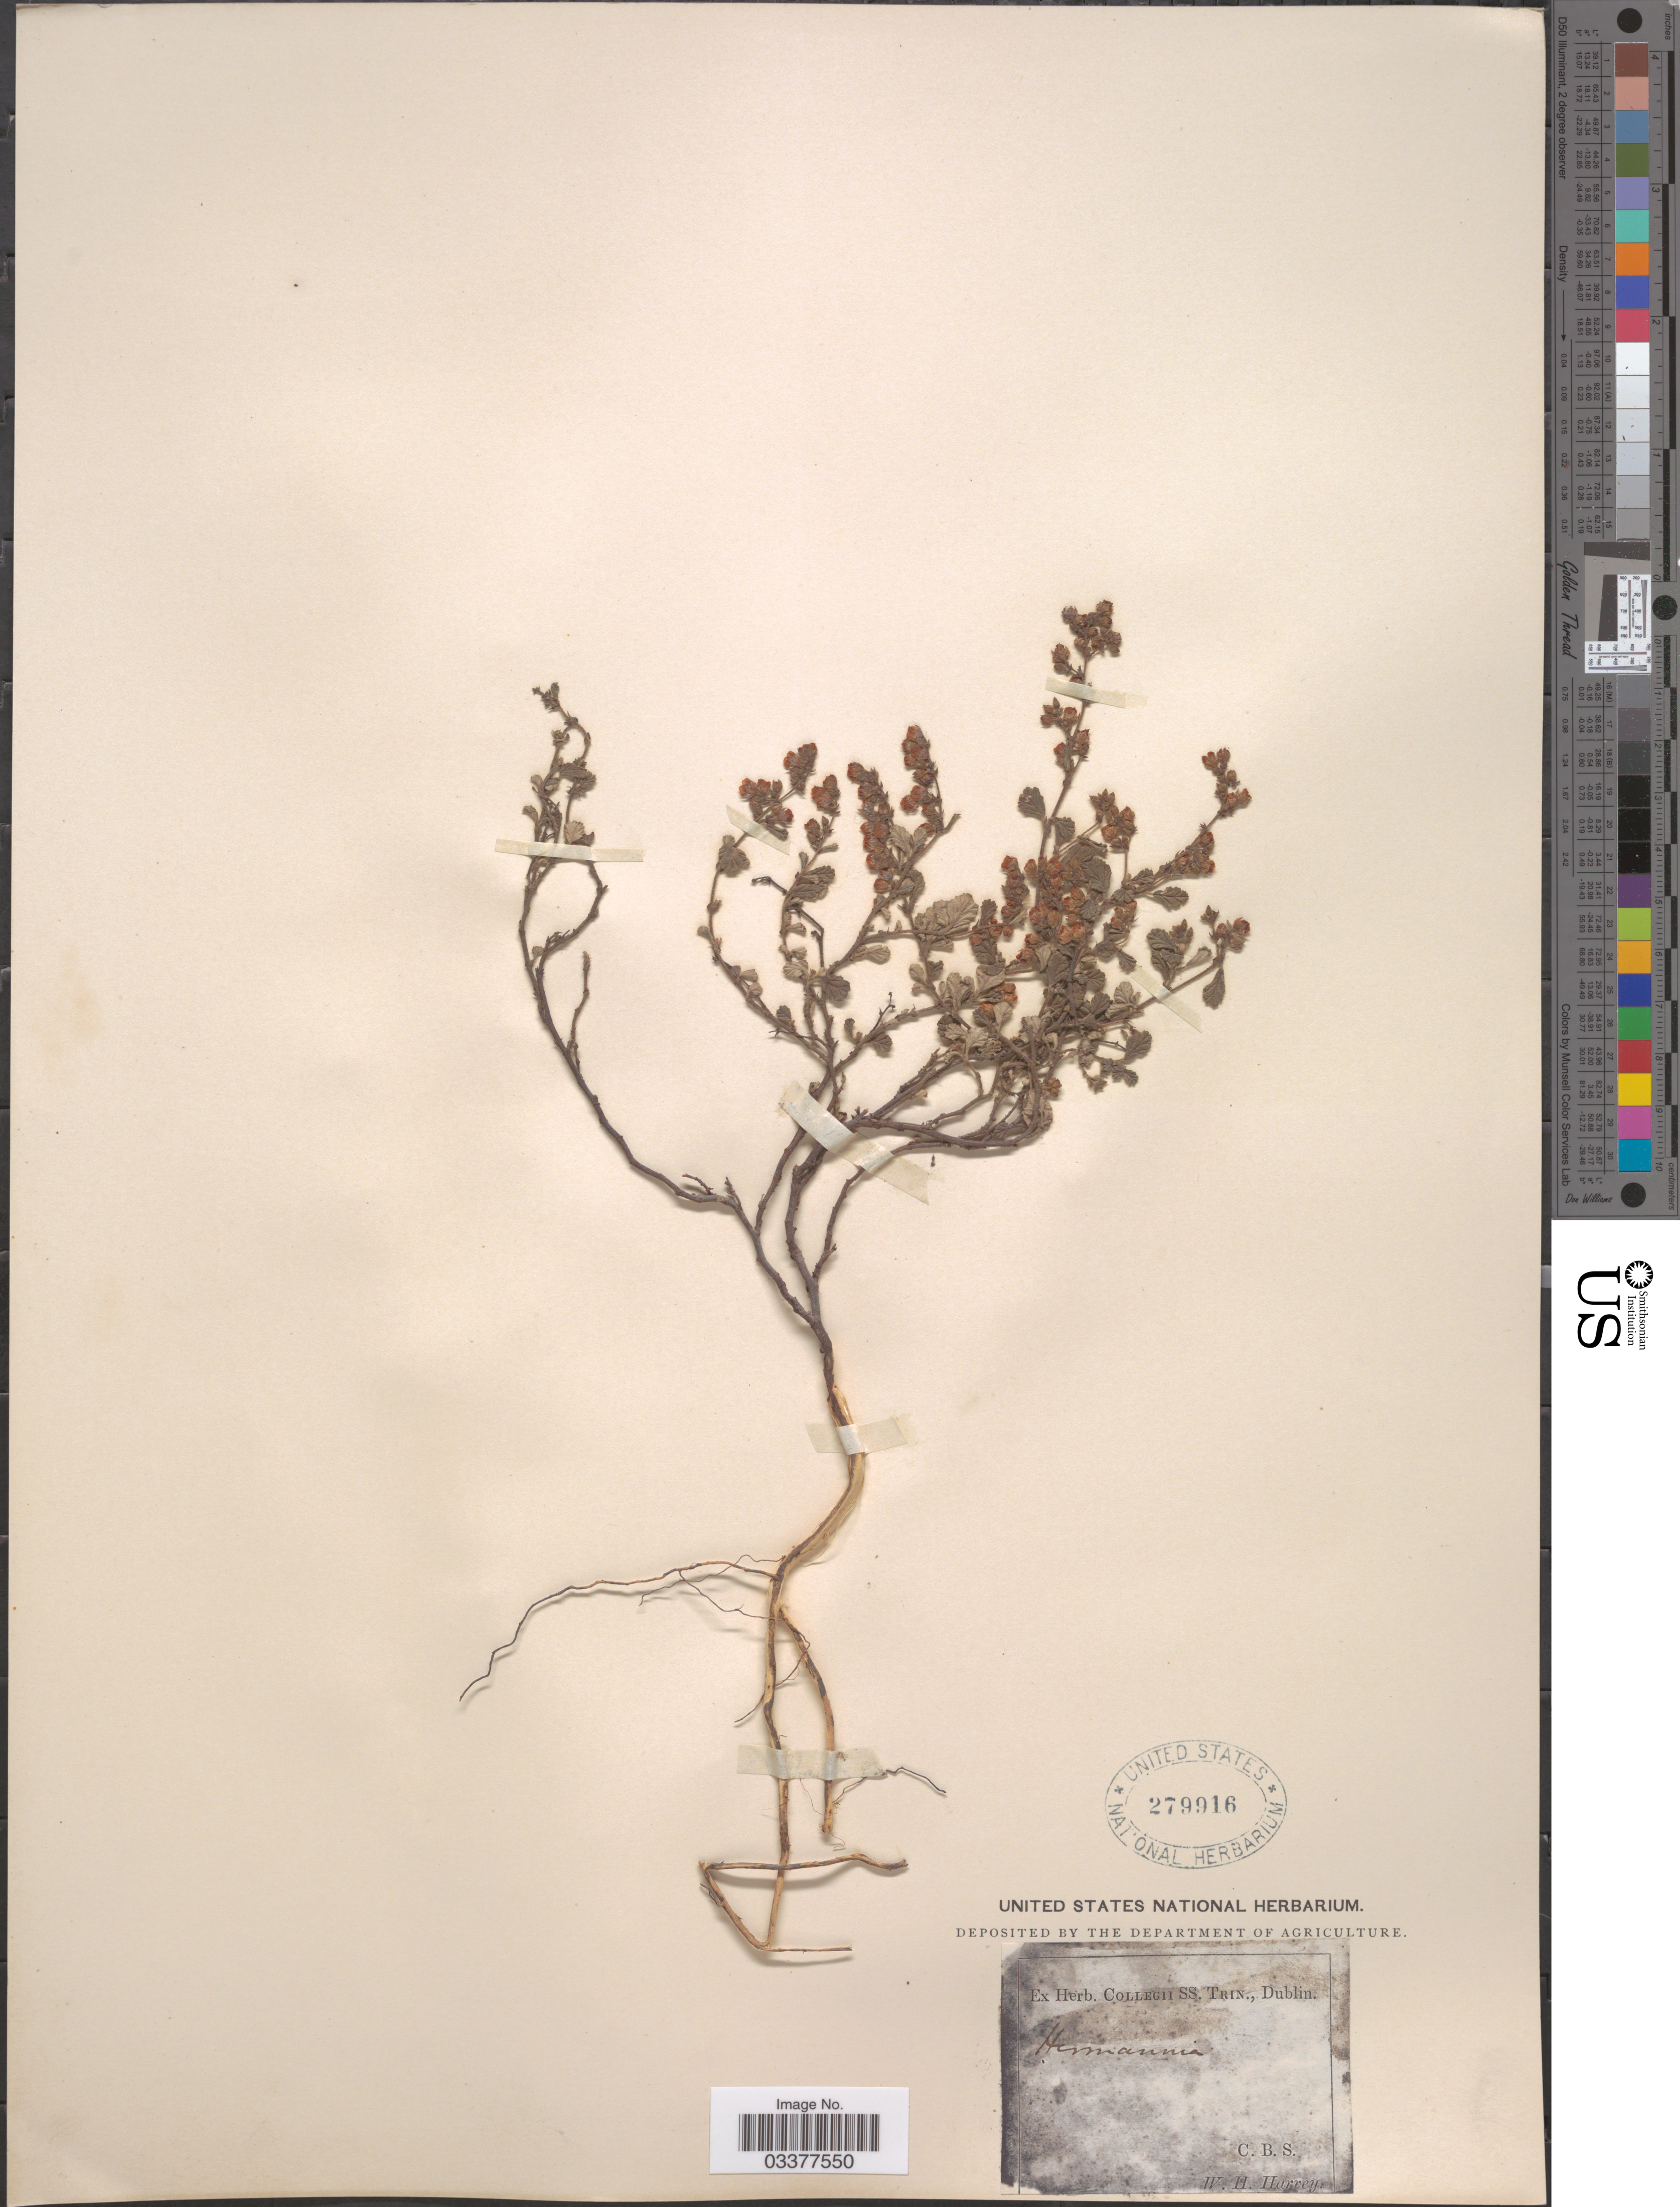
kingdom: Plantae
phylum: Tracheophyta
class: Magnoliopsida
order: Malvales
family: Malvaceae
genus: Hermannia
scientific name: Hermannia sp.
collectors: W. Harvey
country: South Africa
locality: C. B. S.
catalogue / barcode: US 279916